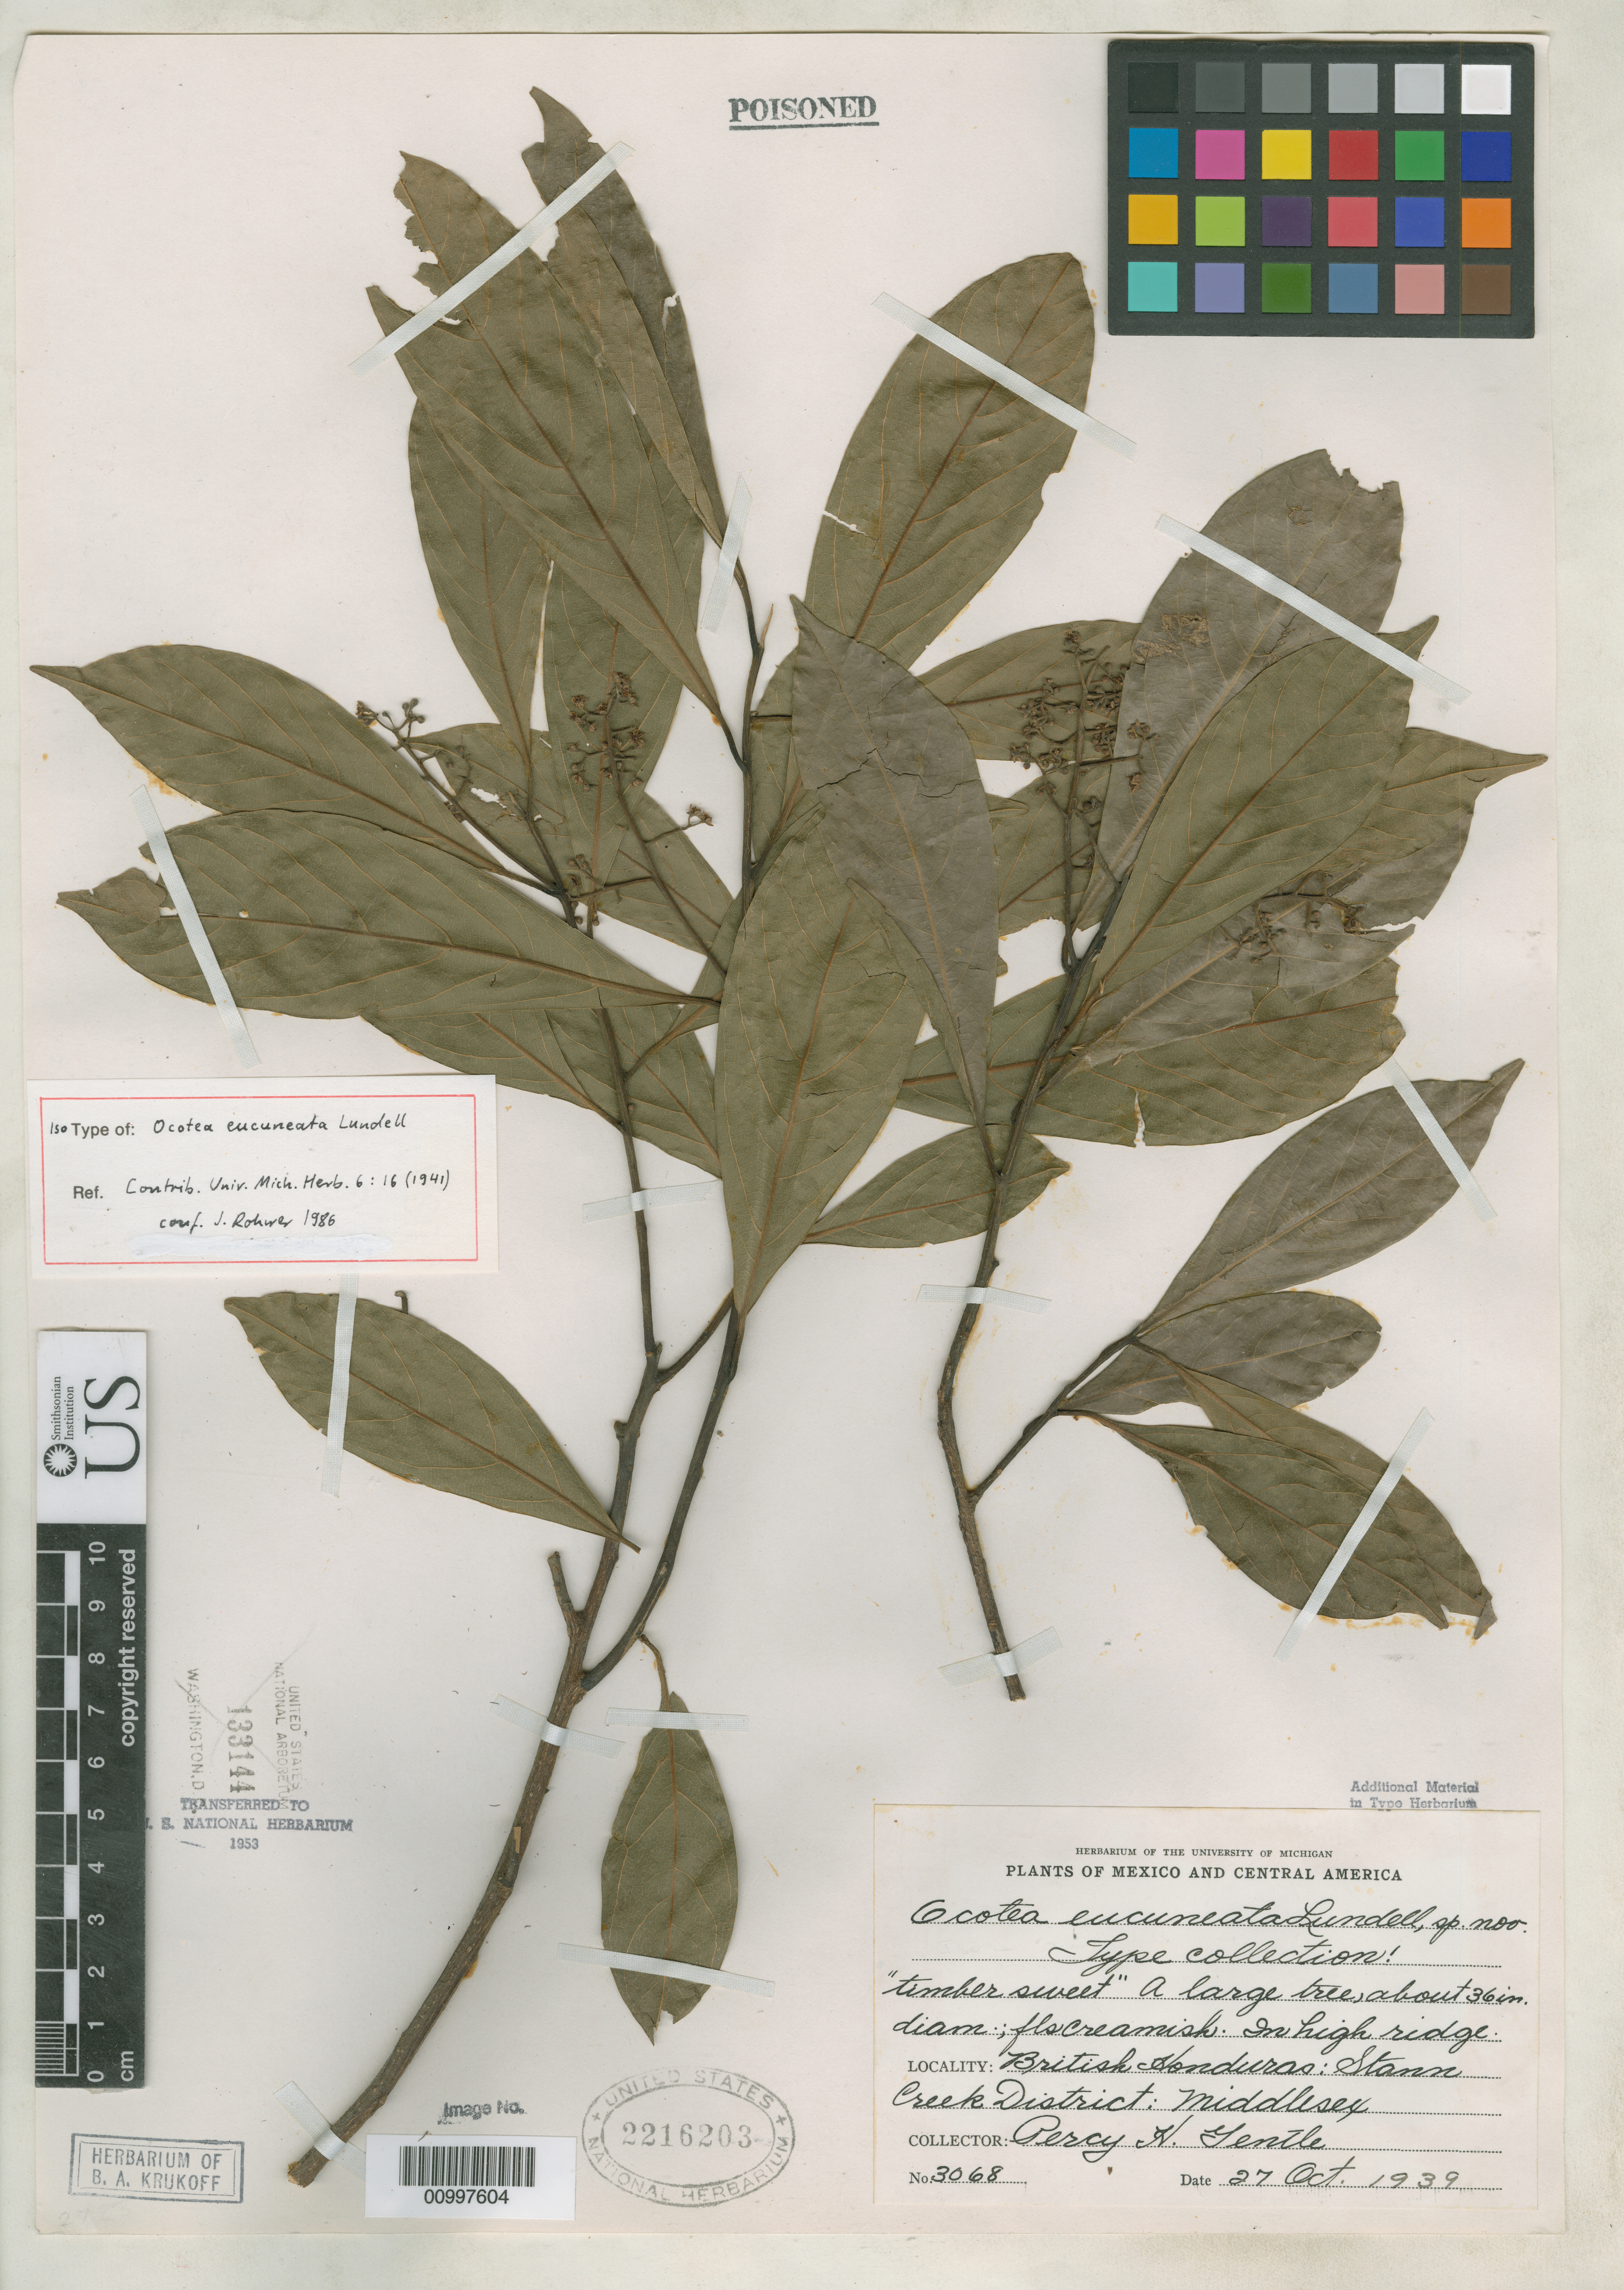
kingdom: Plantae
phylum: Tracheophyta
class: Magnoliopsida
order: Laurales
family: Lauraceae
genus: Ocotea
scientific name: Ocotea eucuneata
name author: Lundell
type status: Isotype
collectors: P. H. Gentle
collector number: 3068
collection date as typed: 27 Oct 1939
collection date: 1939-10-27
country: Belize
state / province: Stann Creek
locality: British Honduras, Stann Creek District, Middlesex.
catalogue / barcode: US 2216203